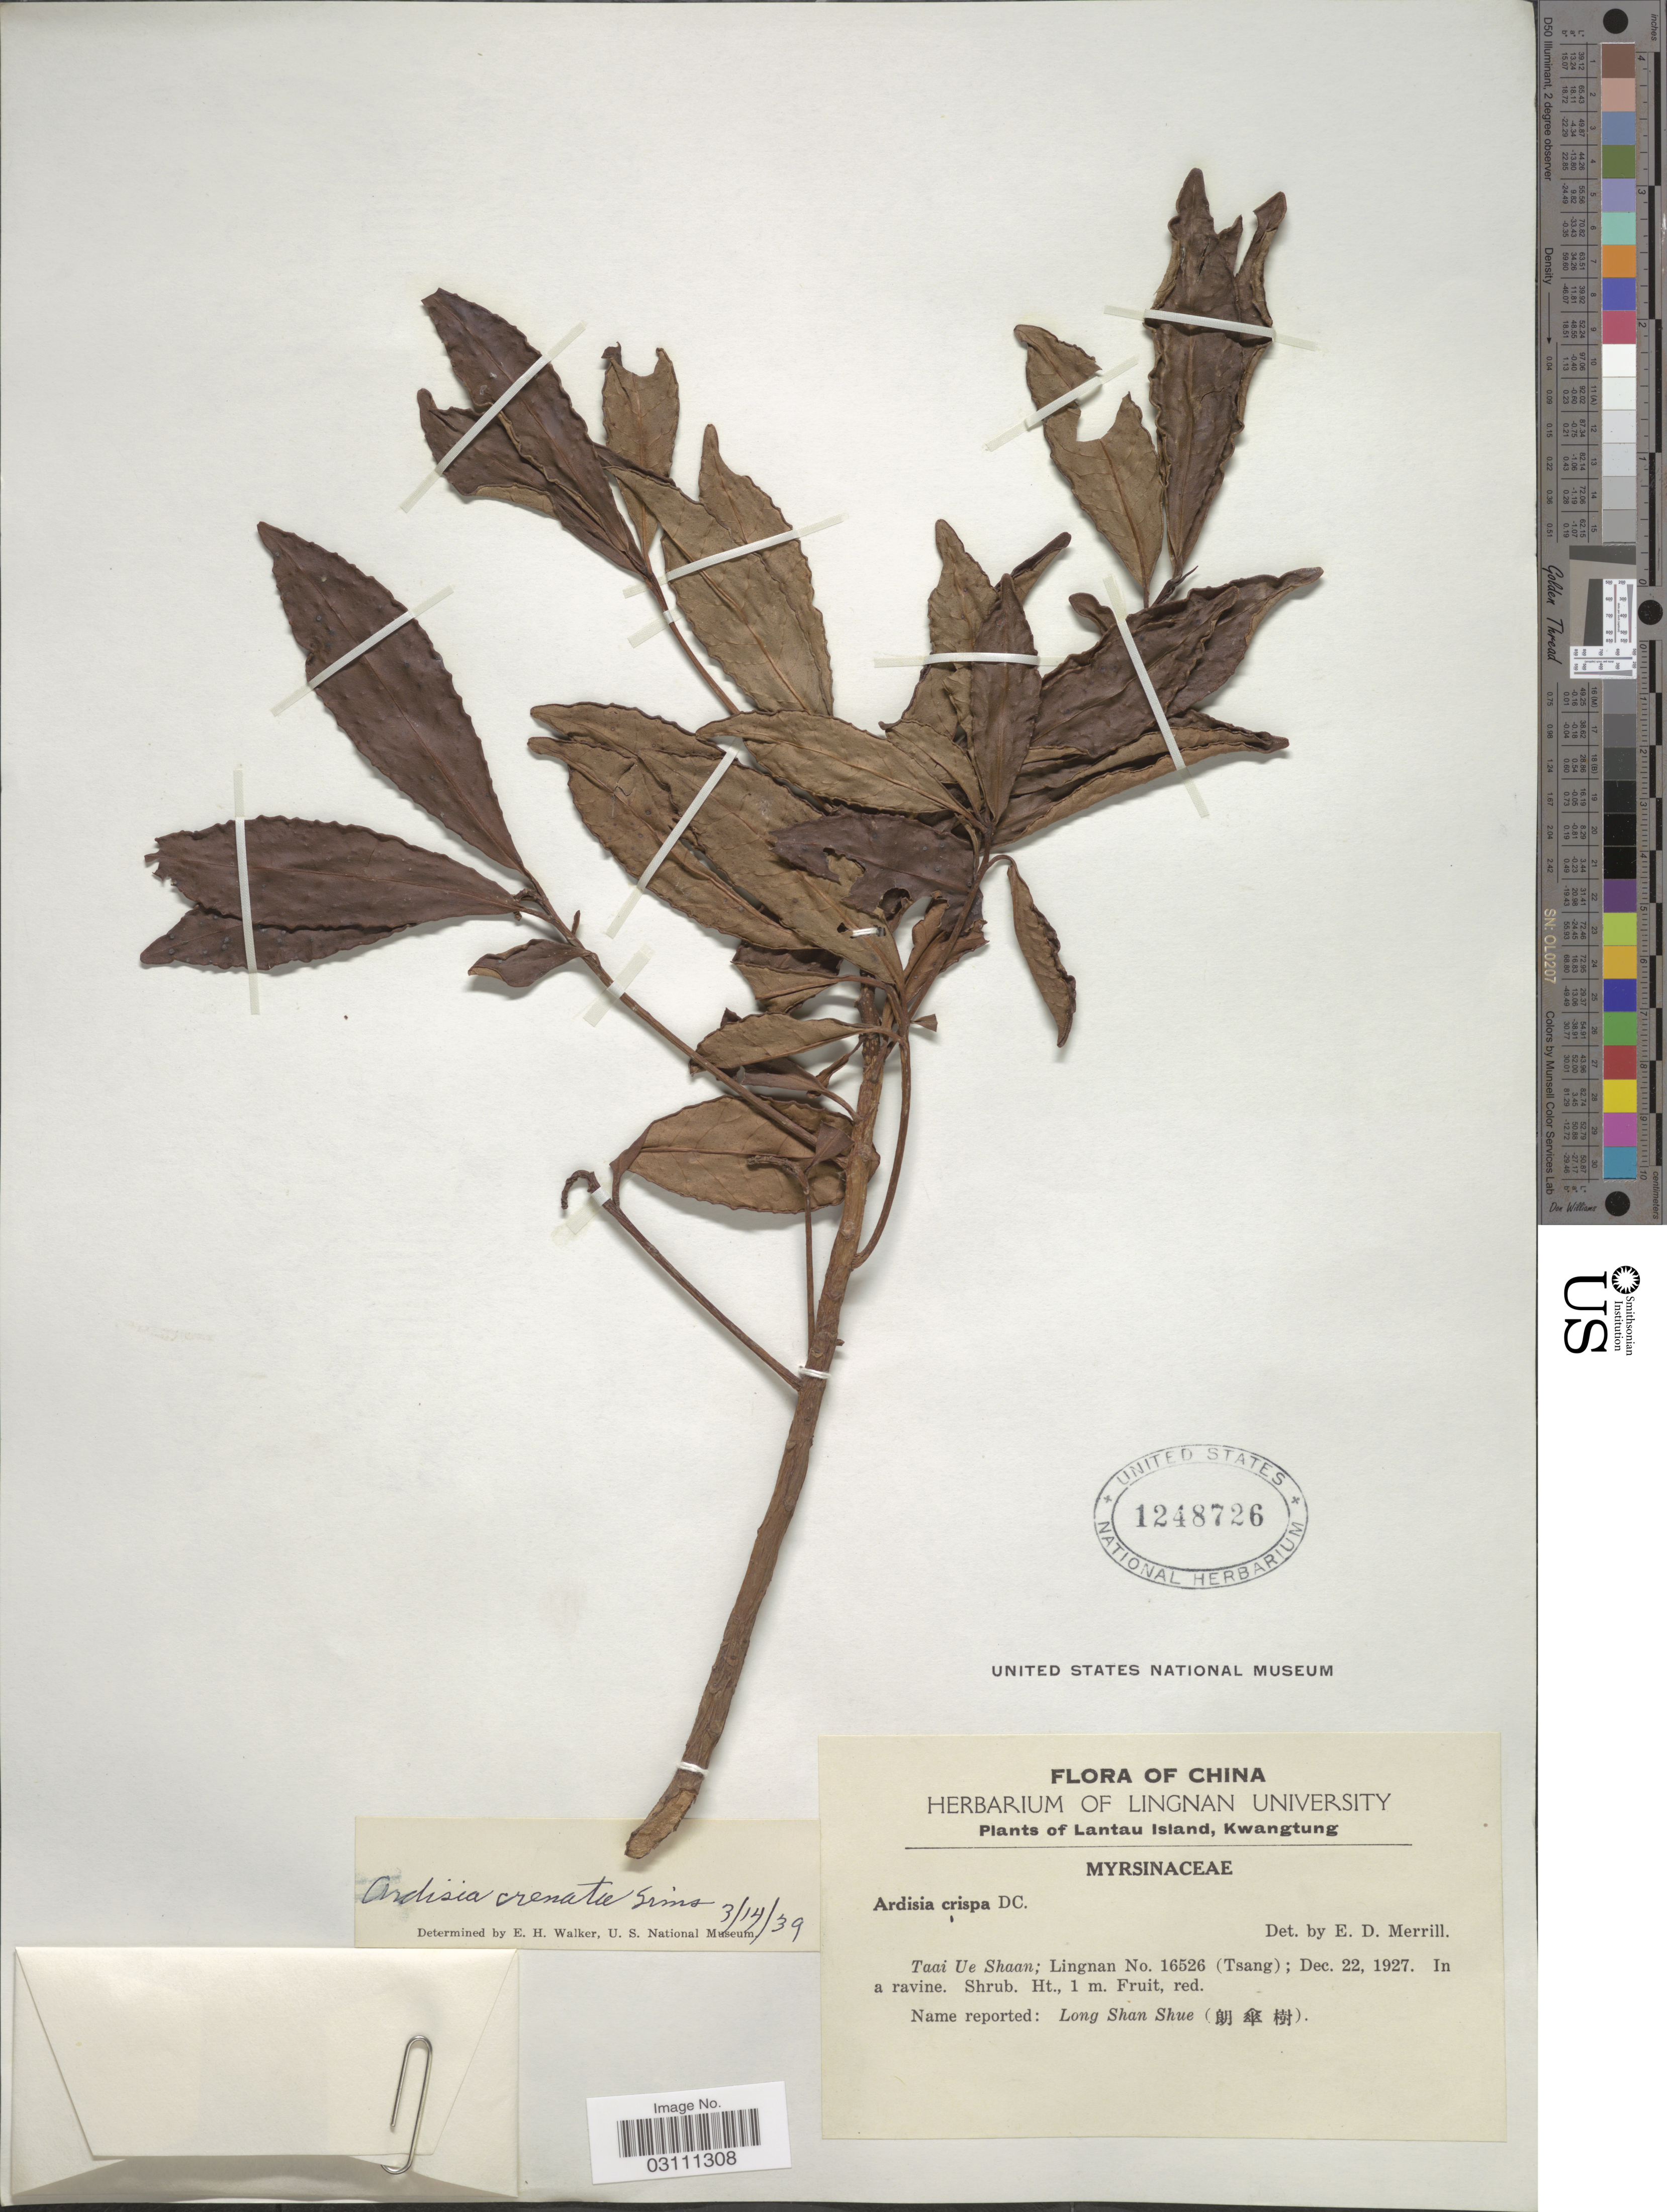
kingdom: Plantae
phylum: Tracheophyta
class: Magnoliopsida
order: Ericales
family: Primulaceae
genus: Ardisia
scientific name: Ardisia crenata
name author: Sims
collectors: -. T'sang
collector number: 16526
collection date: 1927-12-22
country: China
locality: Taai Ue Shaan; Lingnan.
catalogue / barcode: US 1248726